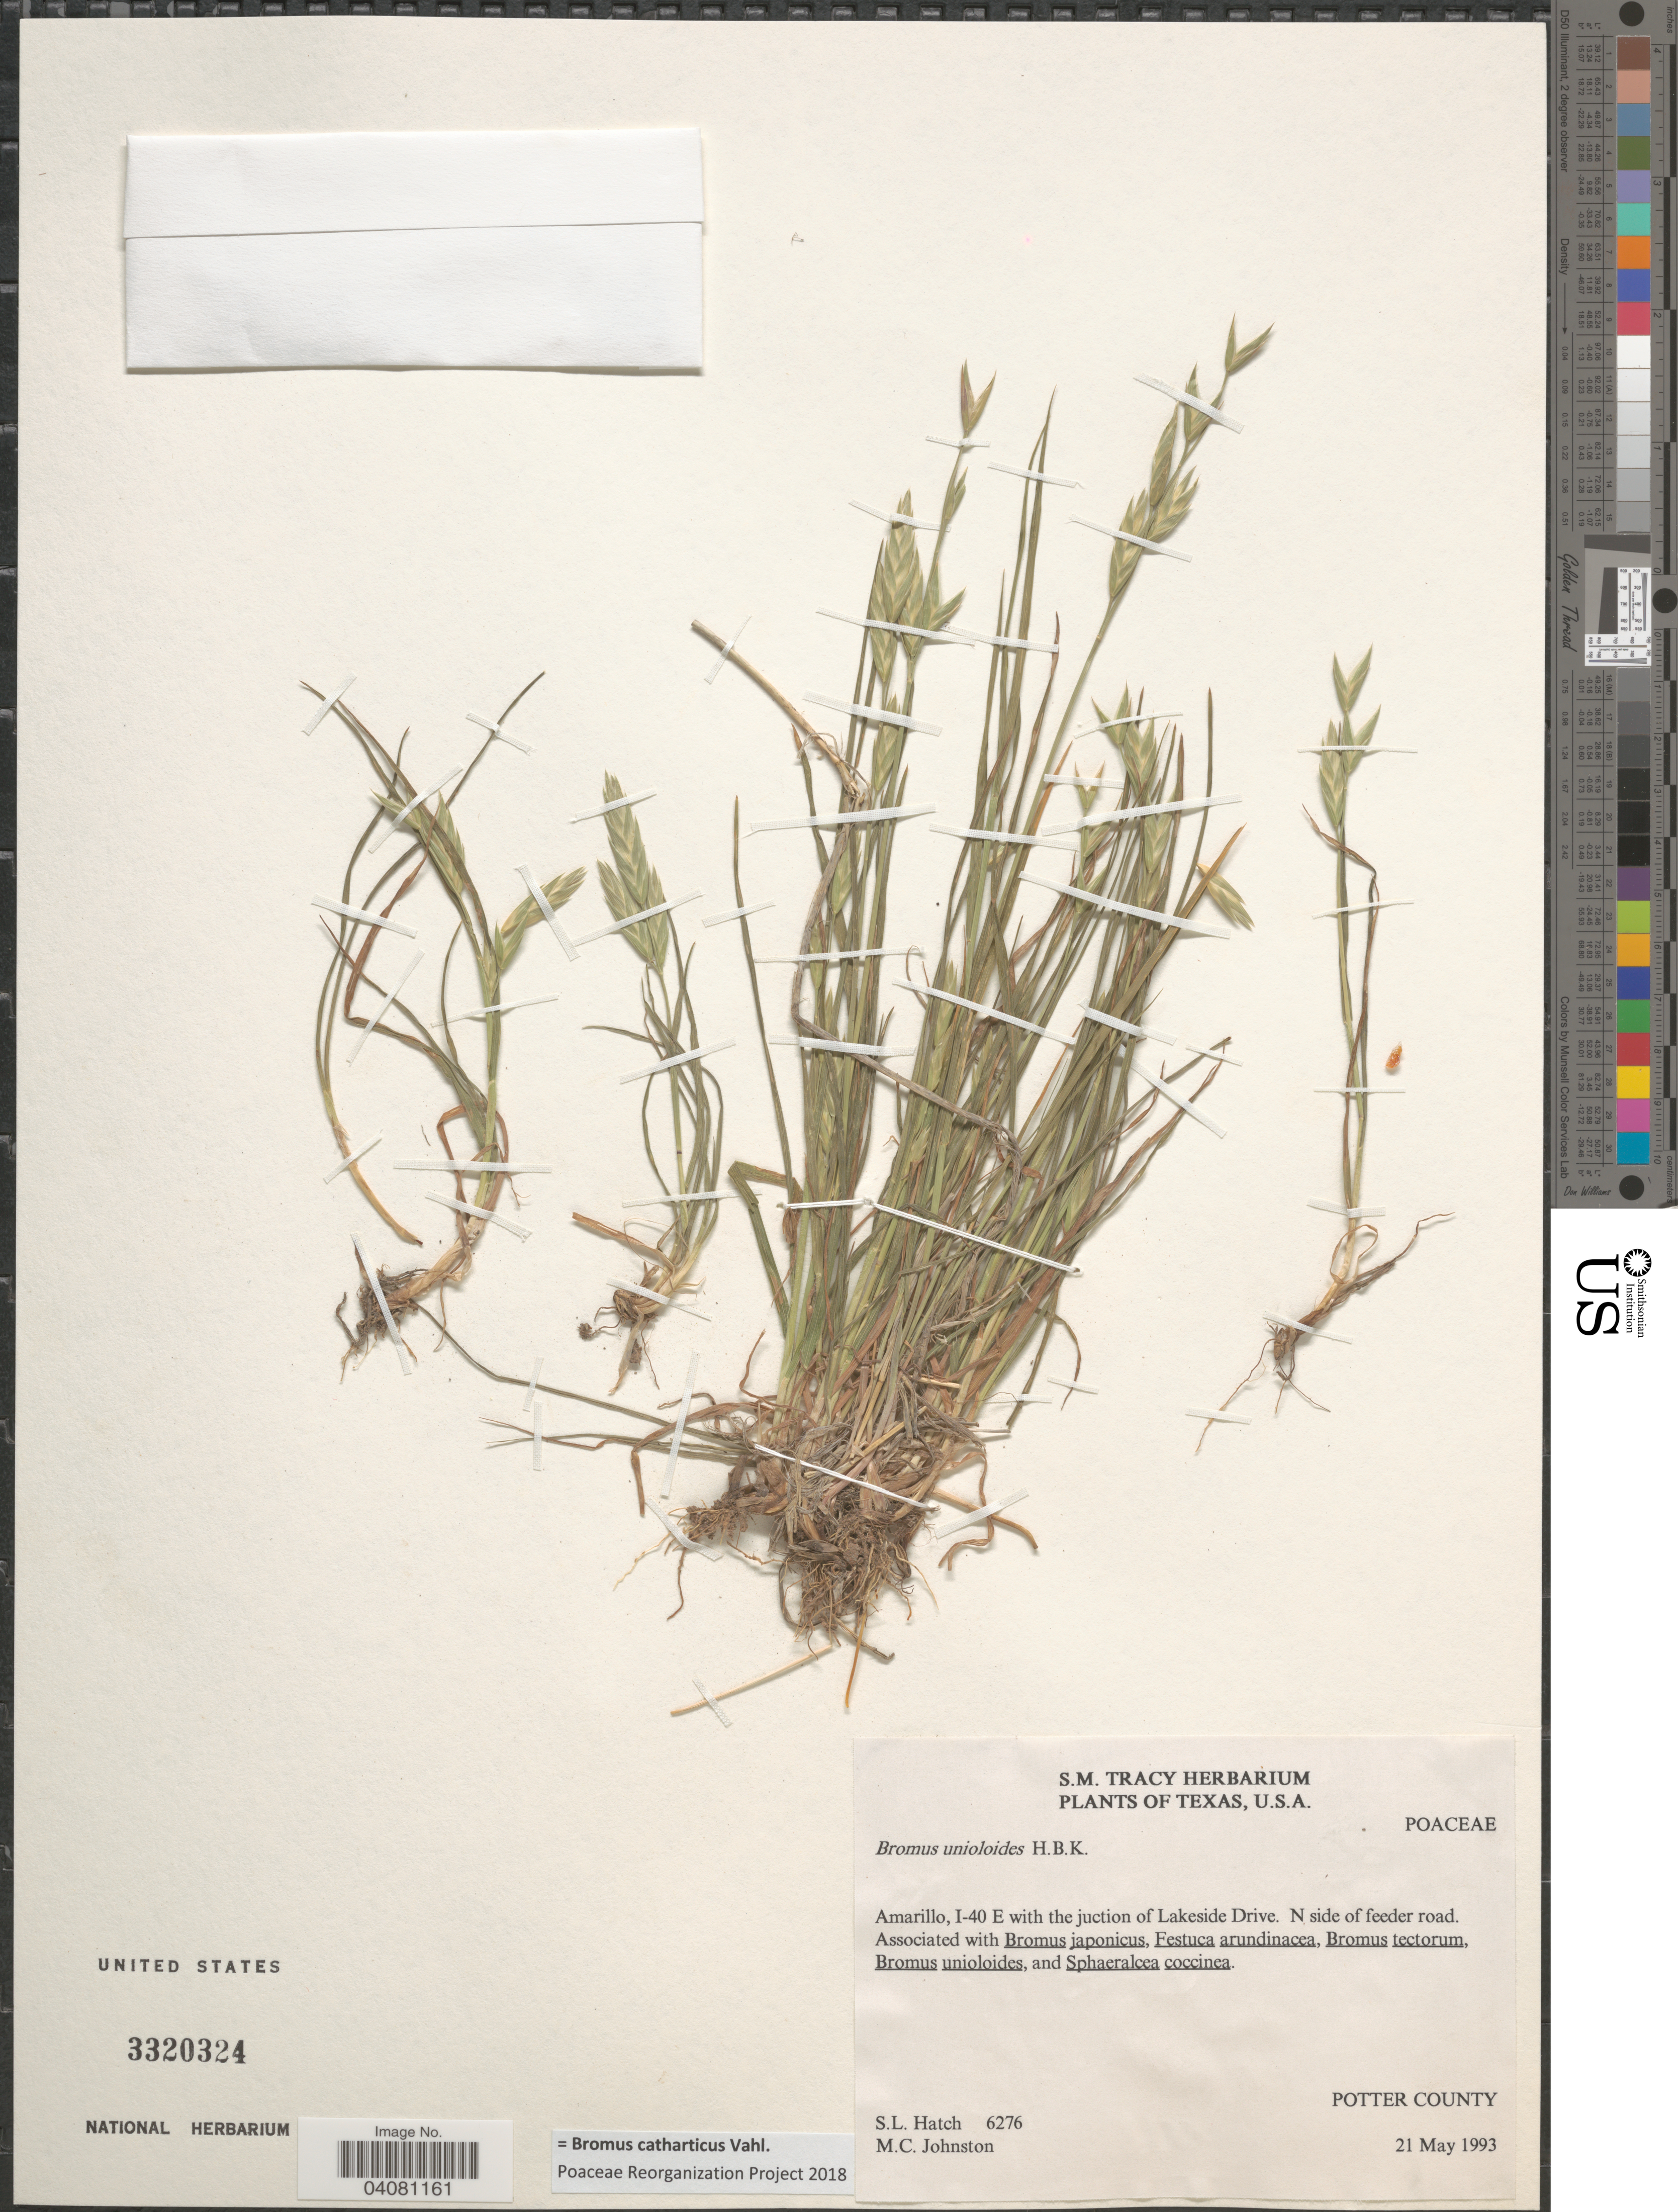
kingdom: Plantae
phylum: Tracheophyta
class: Liliopsida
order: Poales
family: Poaceae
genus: Bromus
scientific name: Bromus catharticus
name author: Vahl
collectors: S. Hatch & M. Johnston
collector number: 6276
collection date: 1993-05-21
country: United States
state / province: Texas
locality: Amarillo, I-40 E with the junction of Lakeside Drive. N side of feeder road. Potter County.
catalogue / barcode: US 3320324